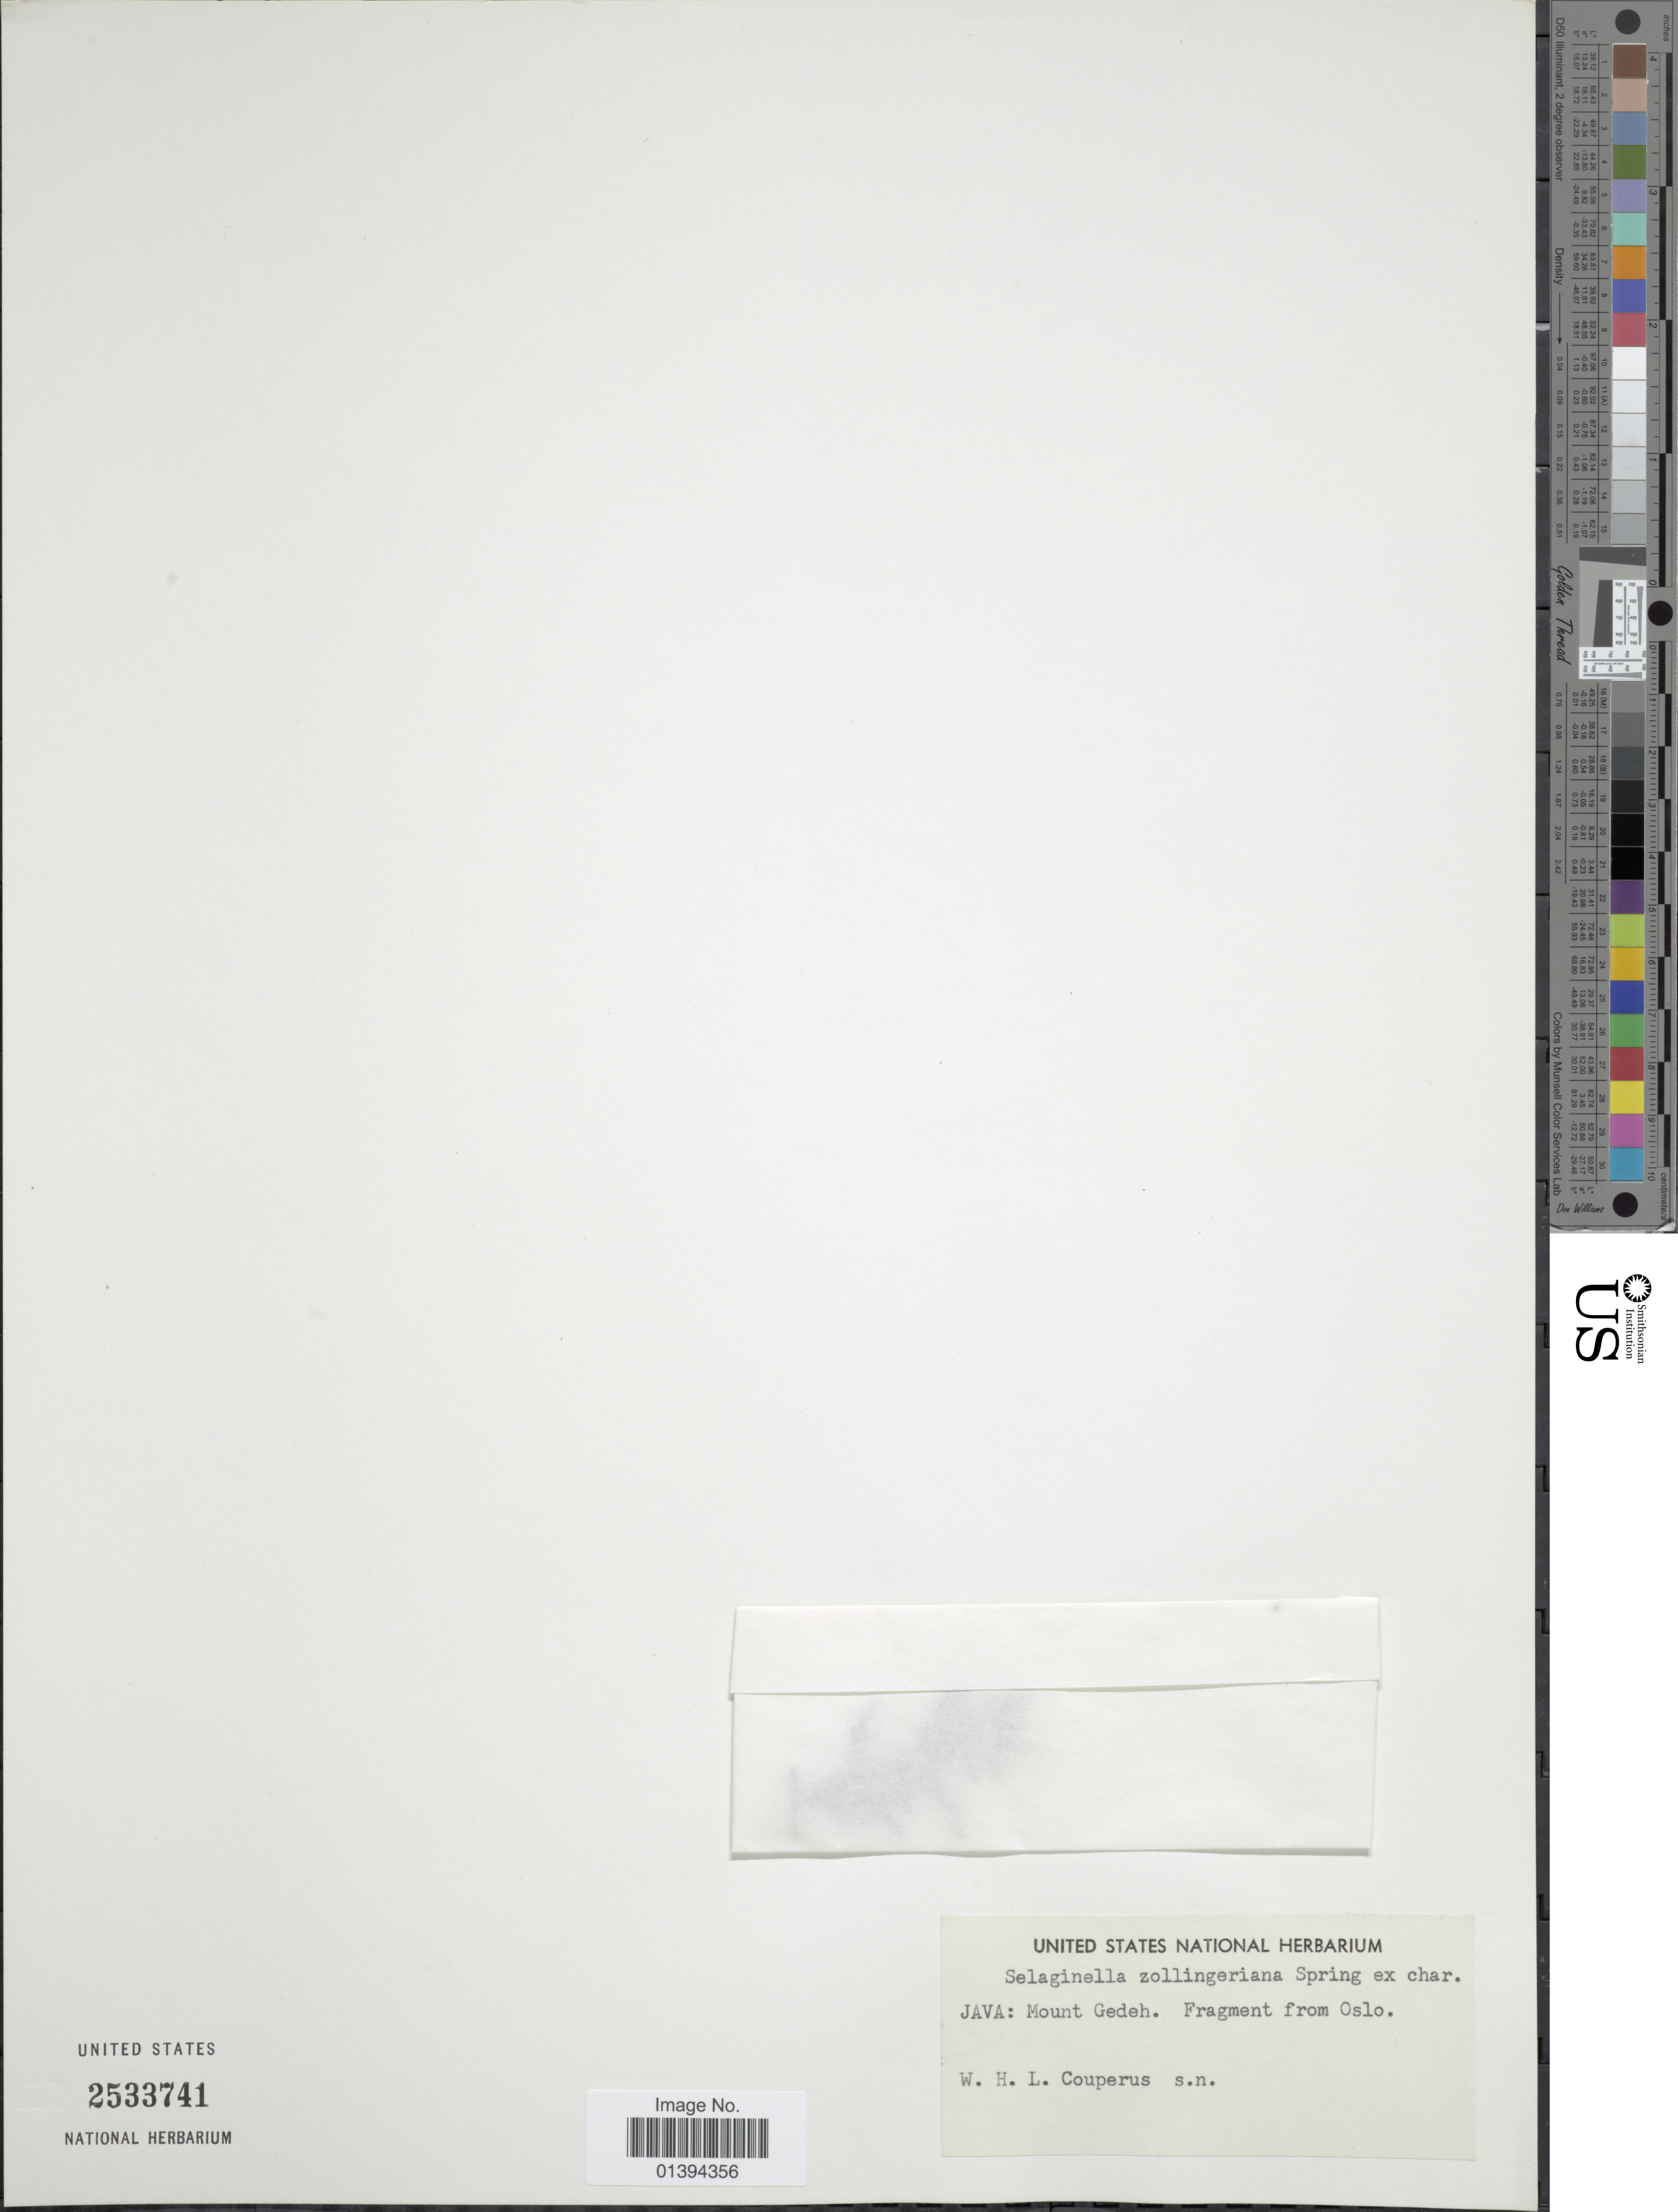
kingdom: Plantae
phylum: Tracheophyta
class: Lycopodiopsida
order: Selaginellales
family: Selaginellaceae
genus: Selaginella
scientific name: Selaginella zollingeriana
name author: Spring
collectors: W. Couperus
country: Indonesia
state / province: Java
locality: Mount Gedeh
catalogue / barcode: US 2533741